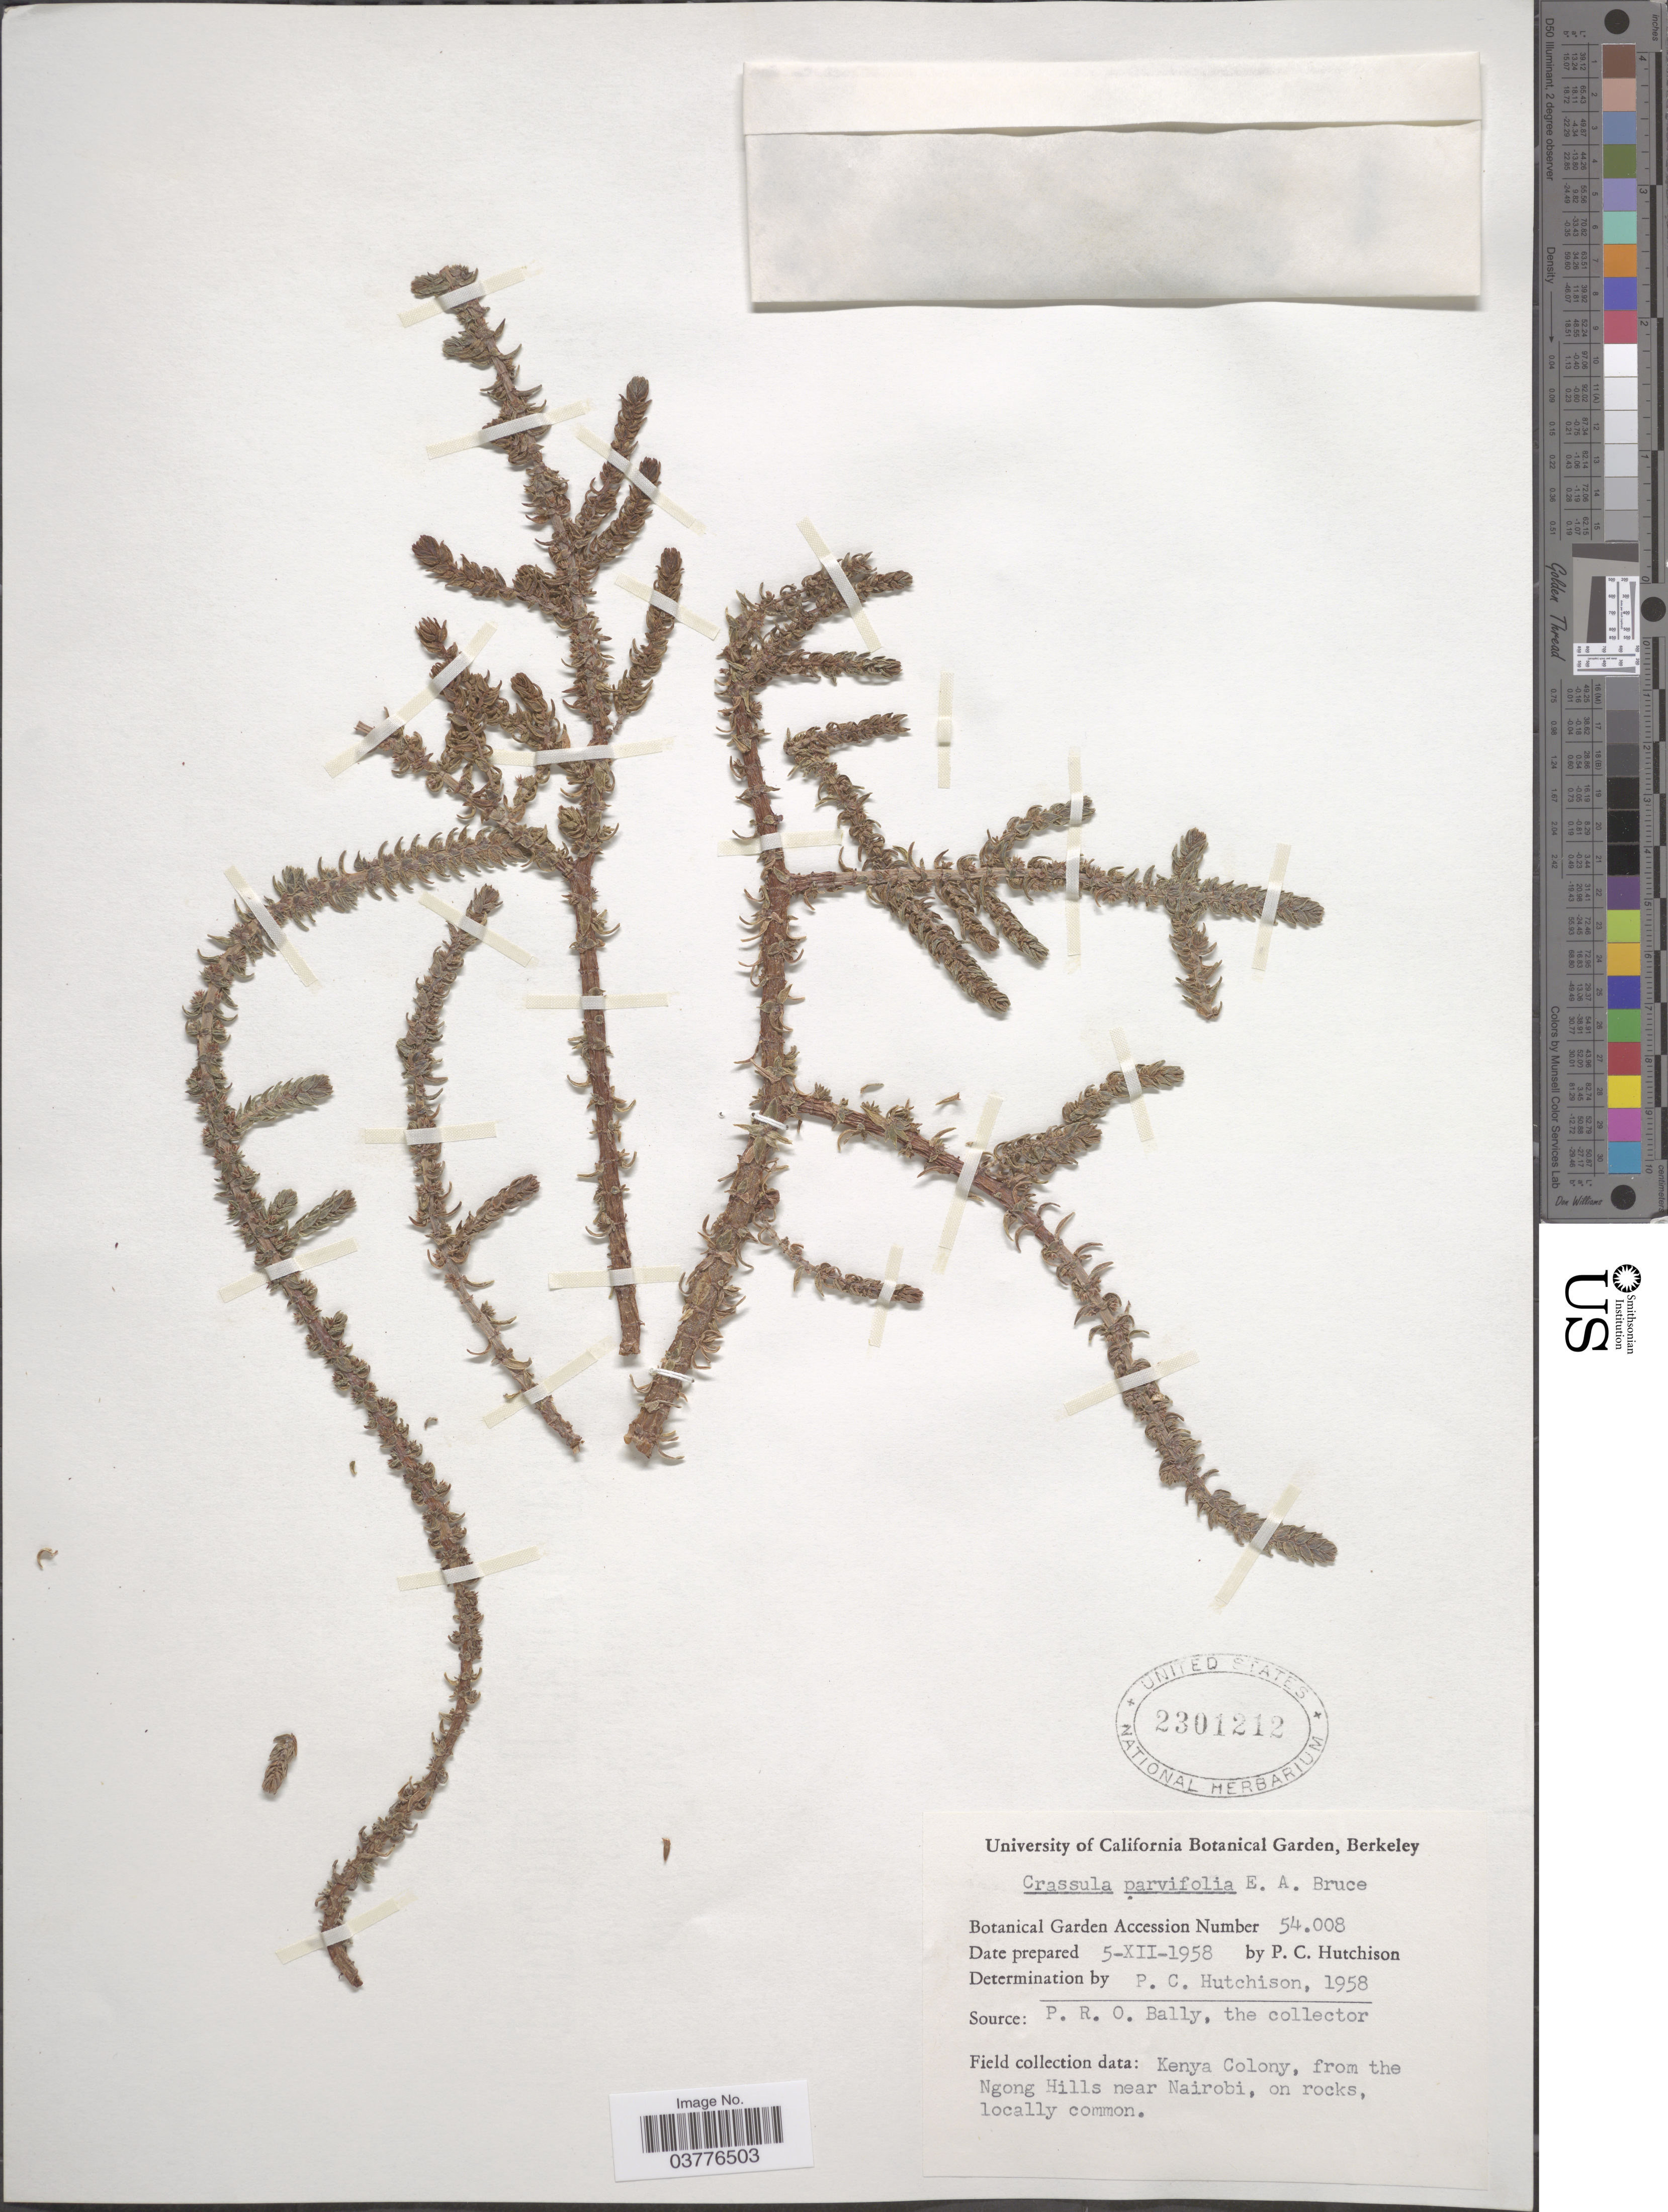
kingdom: Plantae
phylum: Tracheophyta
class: Magnoliopsida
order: Saxifragales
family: Crassulaceae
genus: Crassula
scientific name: Crassula parvifolia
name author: E.A. Bruce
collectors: P. C. Hutchison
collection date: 1958-12-05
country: United States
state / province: California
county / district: Alameda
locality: University of California Botanical Garden, Berkeley.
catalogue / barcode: US 2301212